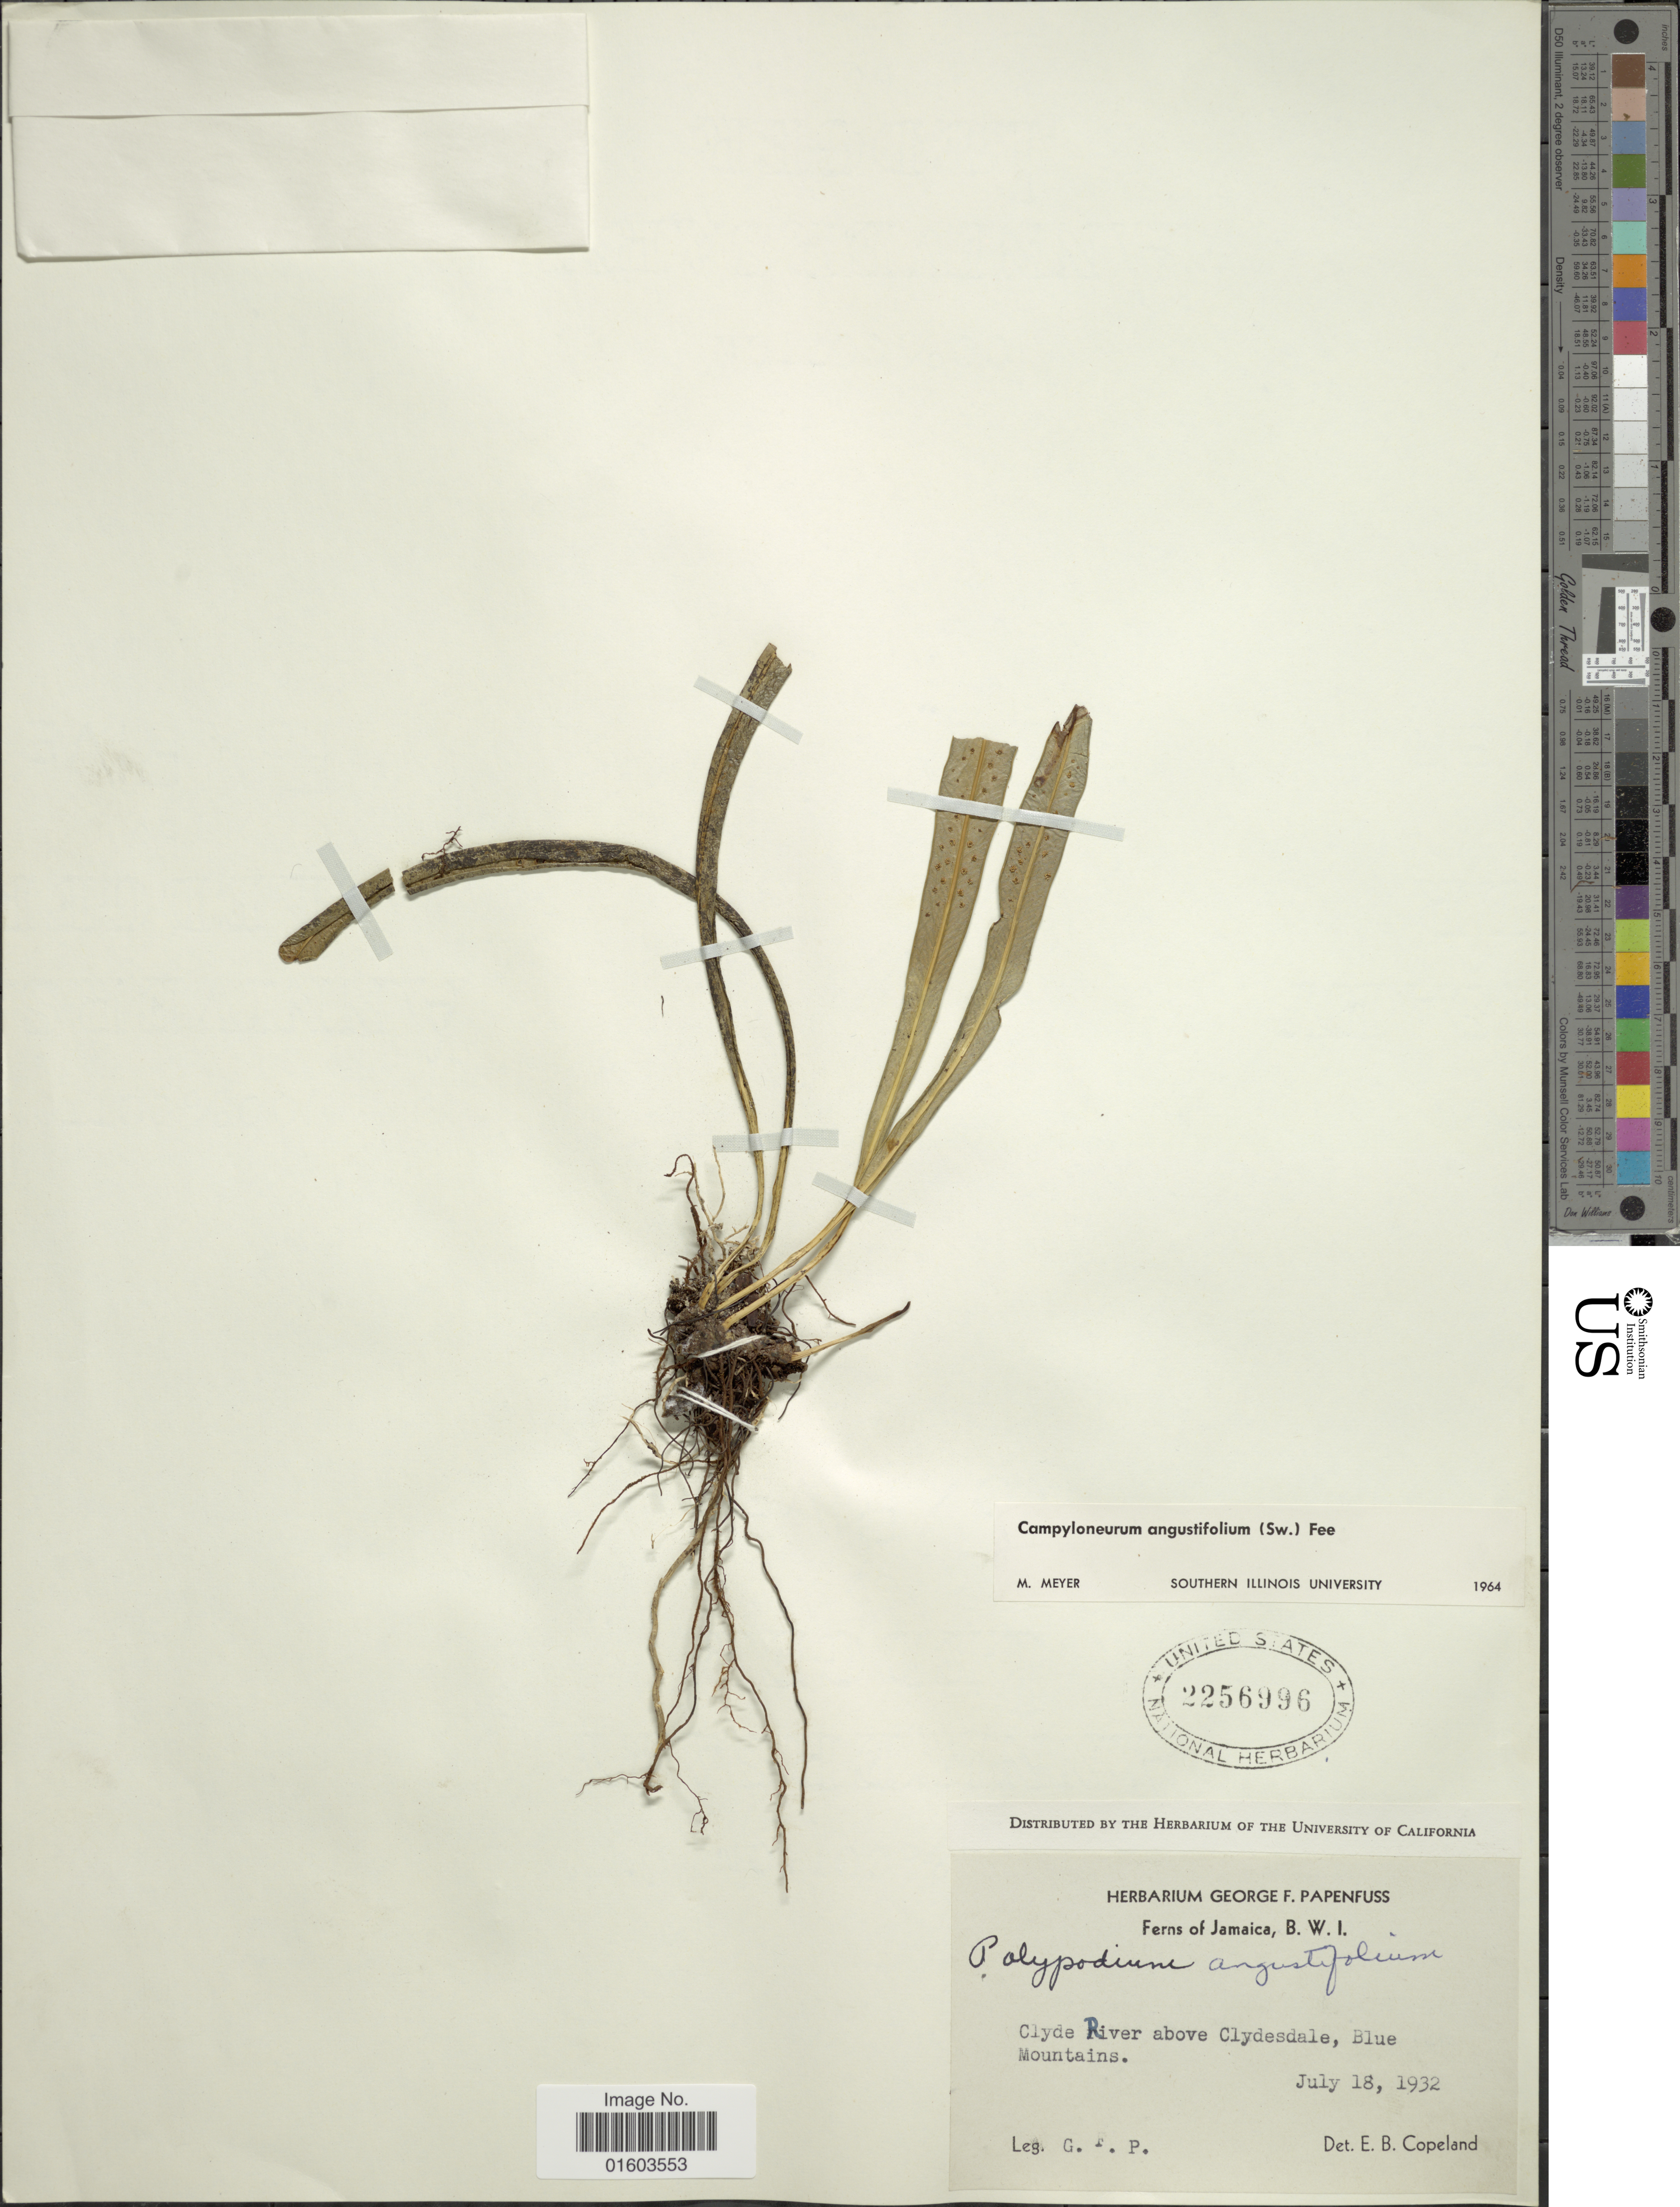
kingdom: Plantae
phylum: Tracheophyta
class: Polypodiopsida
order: Polypodiales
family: Polypodiaceae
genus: Campyloneurum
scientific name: Campyloneurum angustifolium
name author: (Sw.) Fée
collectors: G. Papenfuss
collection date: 1932-07-18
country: Jamaica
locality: Clyde River above Clydesdale, Blue Mountains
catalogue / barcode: US 2256996